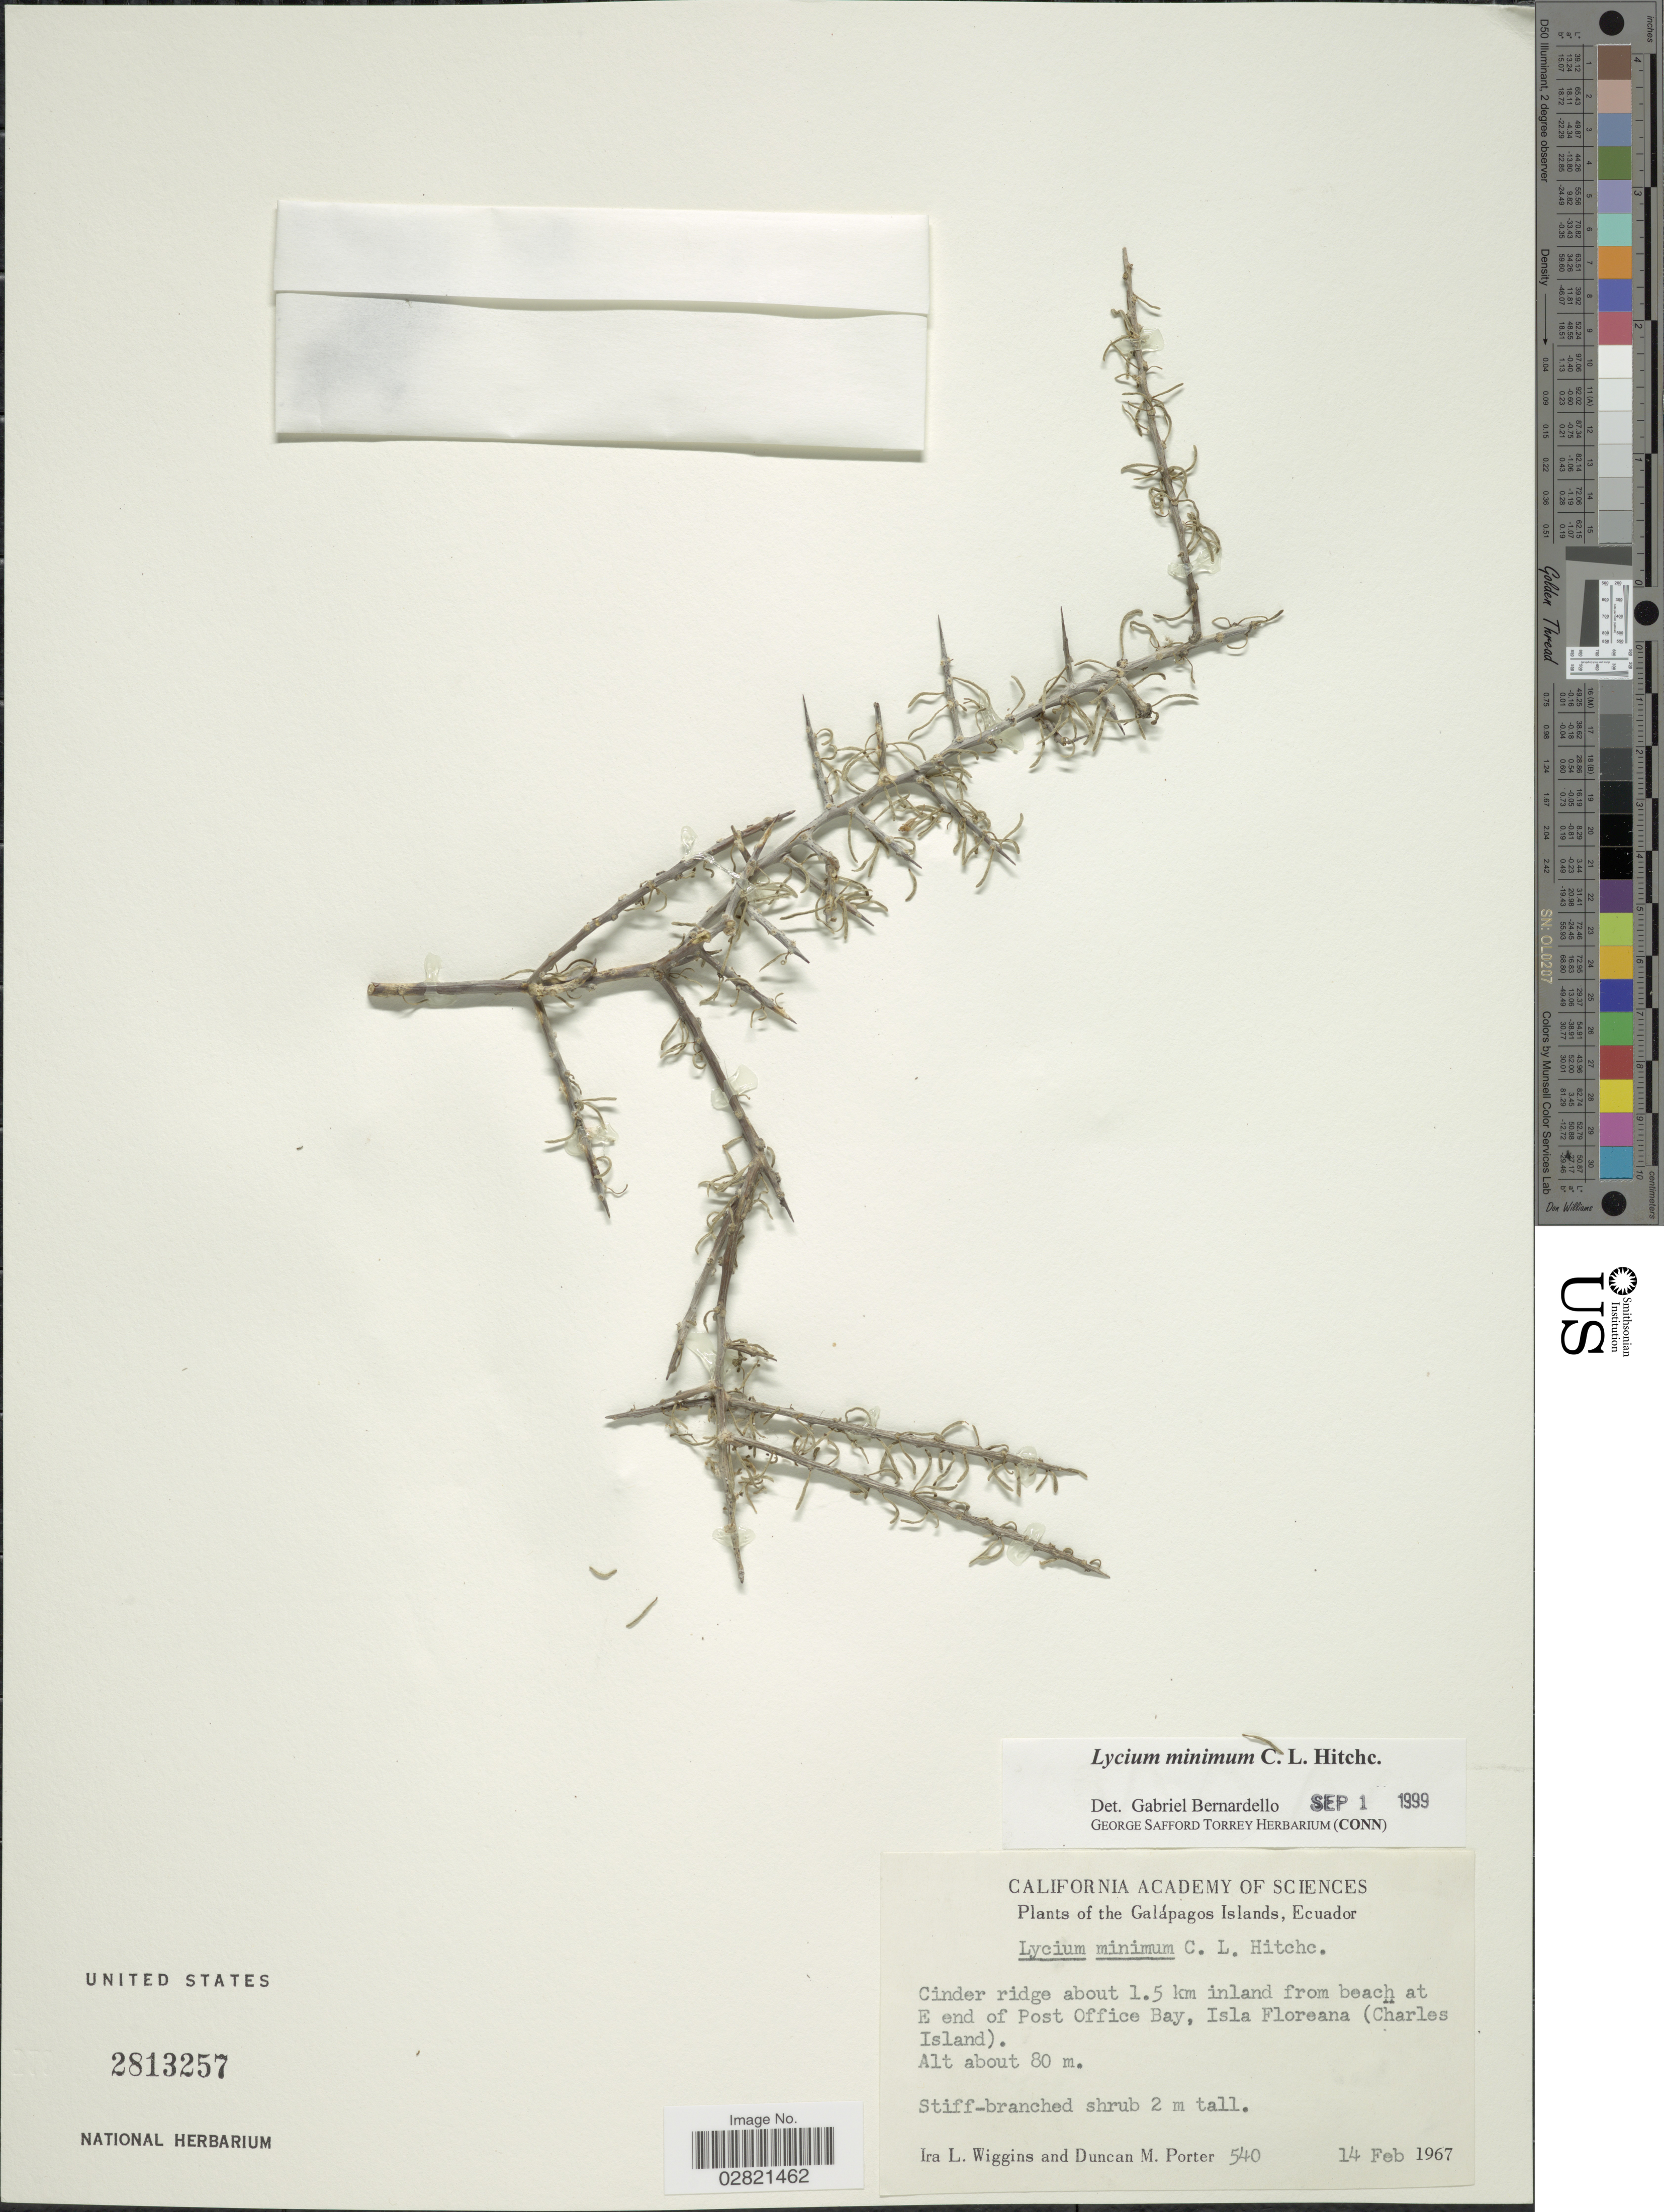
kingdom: Plantae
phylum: Tracheophyta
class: Magnoliopsida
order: Solanales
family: Solanaceae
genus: Lycium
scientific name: Lycium minimum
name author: C.L. Hitchc.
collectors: I. L. Wiggins & D. Porter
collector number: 540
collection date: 1967-02-14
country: Ecuador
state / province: Colón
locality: Galápagos Islands. Cinder ridge about 1.5 km inland from beach at E end of Post Office Bay, Isla Floreana (Charles Island).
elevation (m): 80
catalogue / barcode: US 2813257